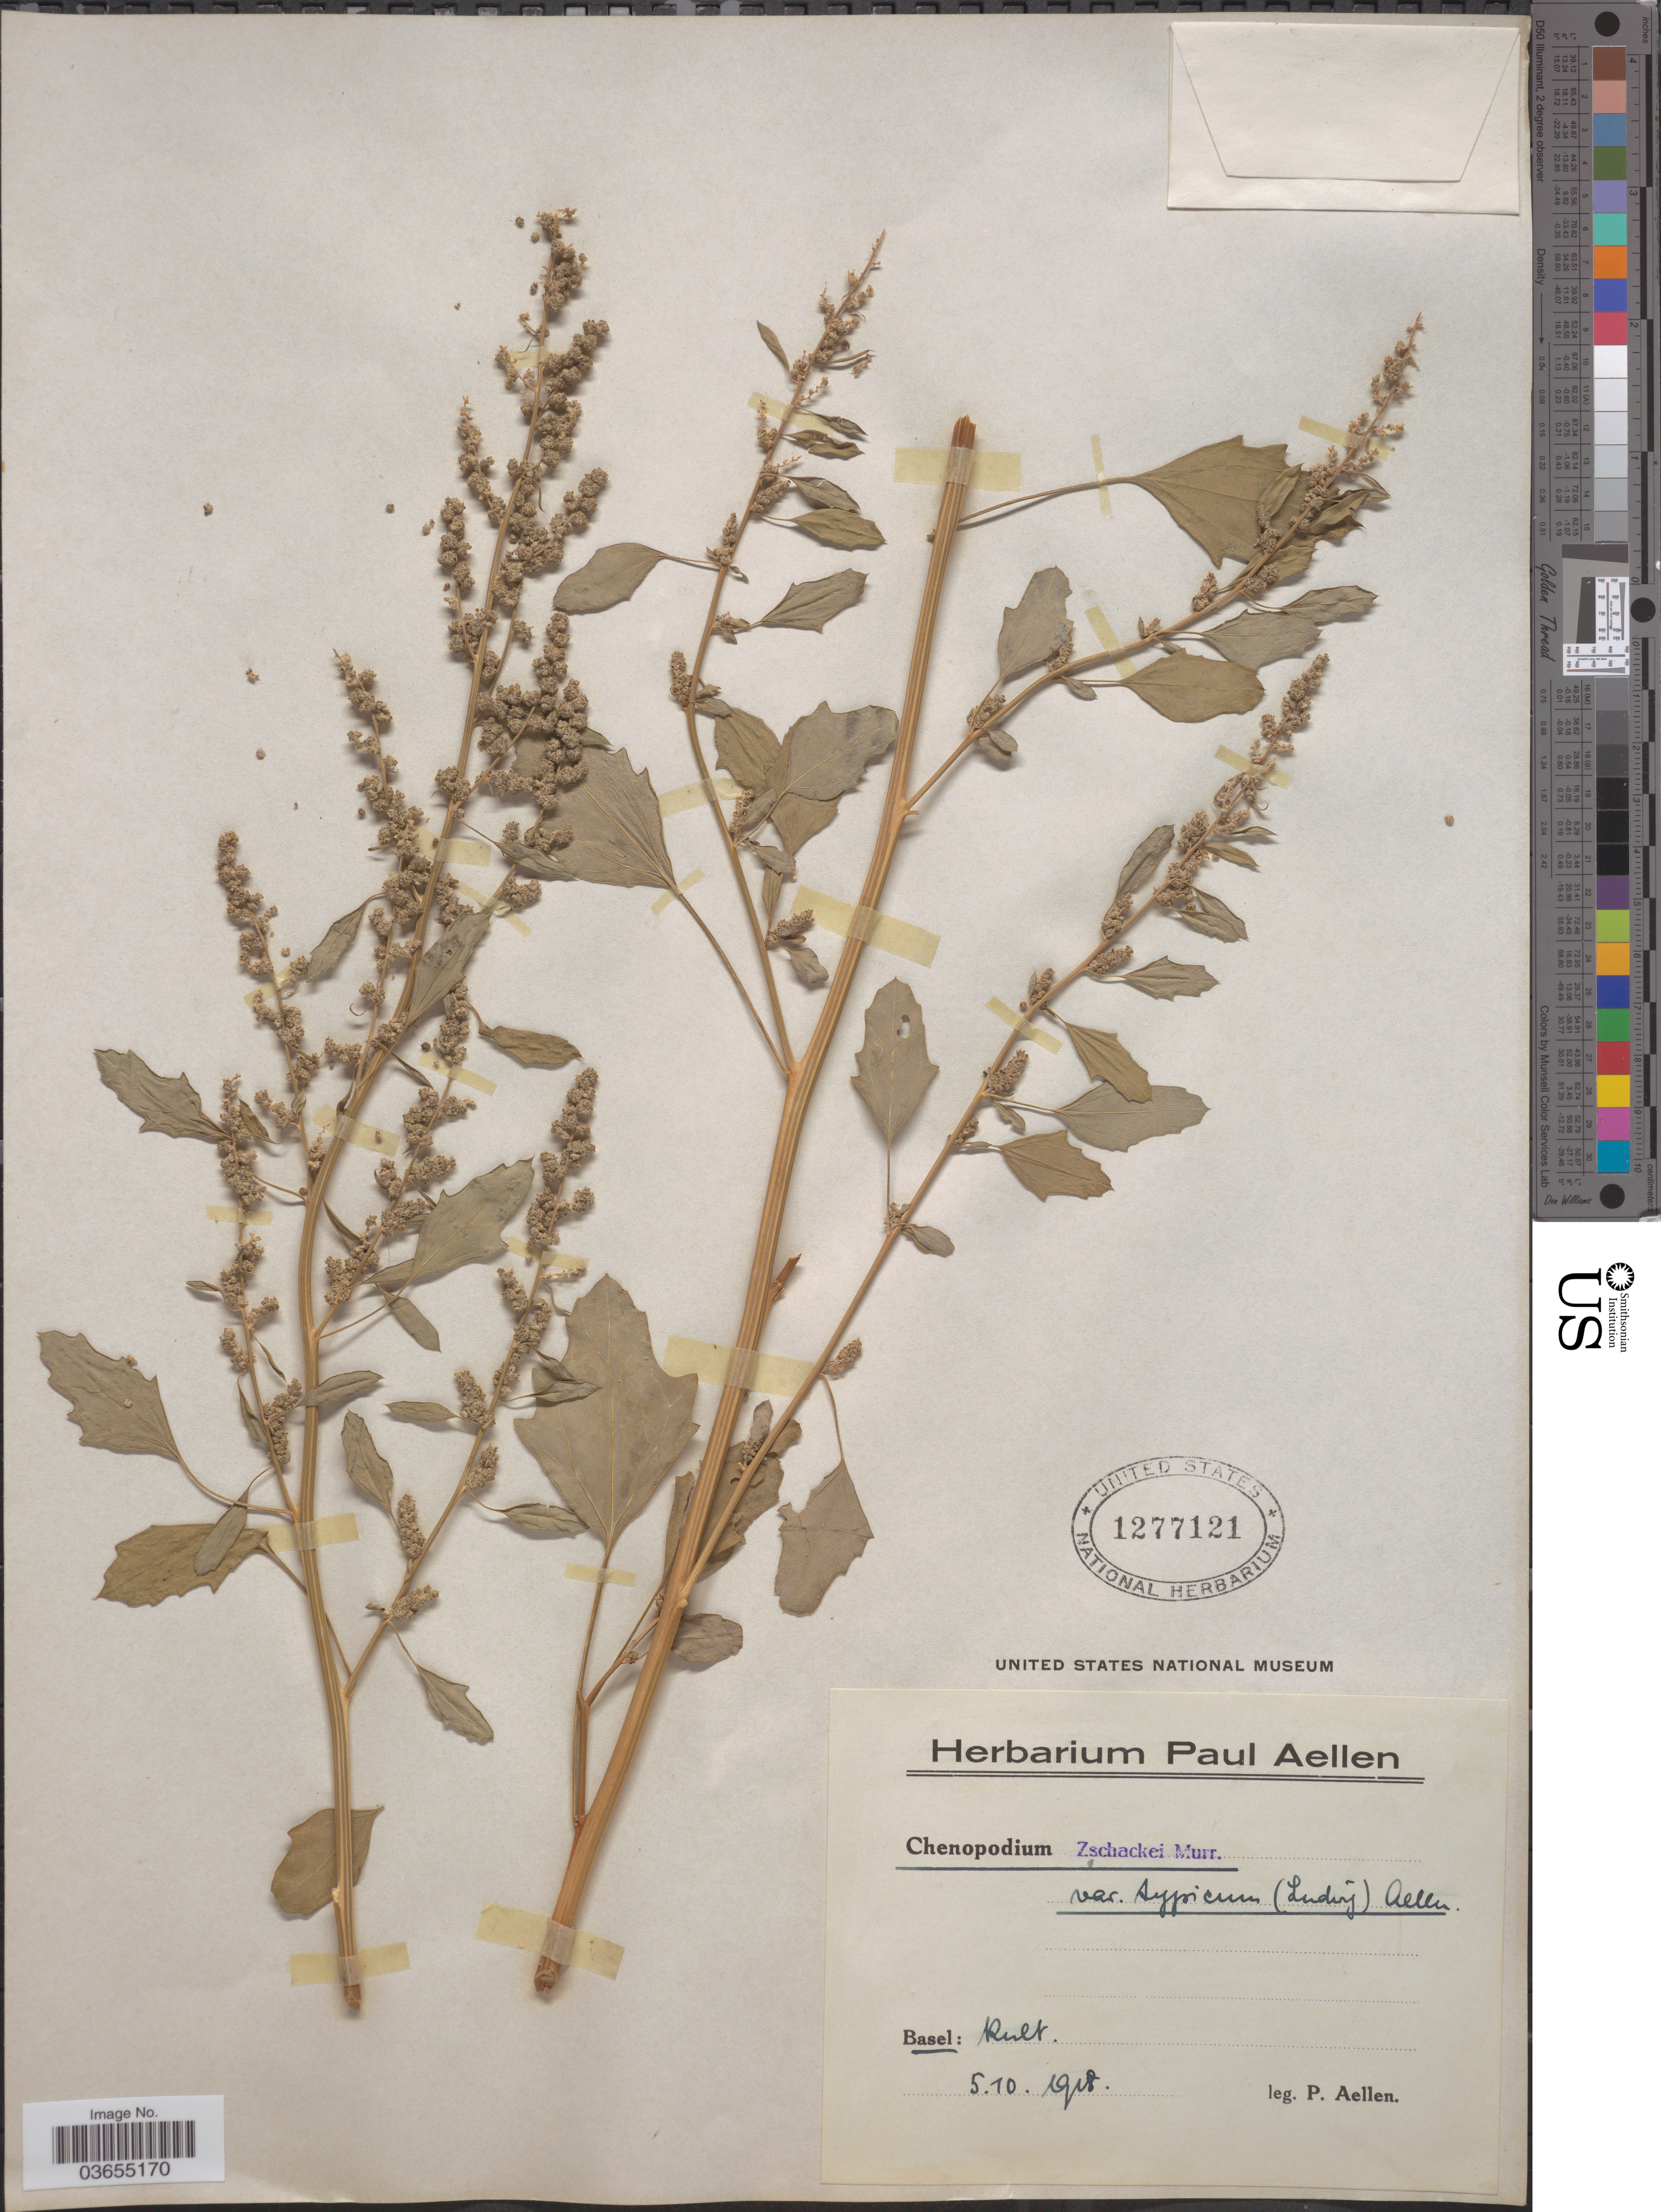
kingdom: Plantae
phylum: Tracheophyta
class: Magnoliopsida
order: Caryophyllales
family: Amaranthaceae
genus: Chenopodium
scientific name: Chenopodium zschackei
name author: Murr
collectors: P. Aellen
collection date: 1918-10-05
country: Switzerland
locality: Basel: Kult.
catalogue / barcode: US 1277121